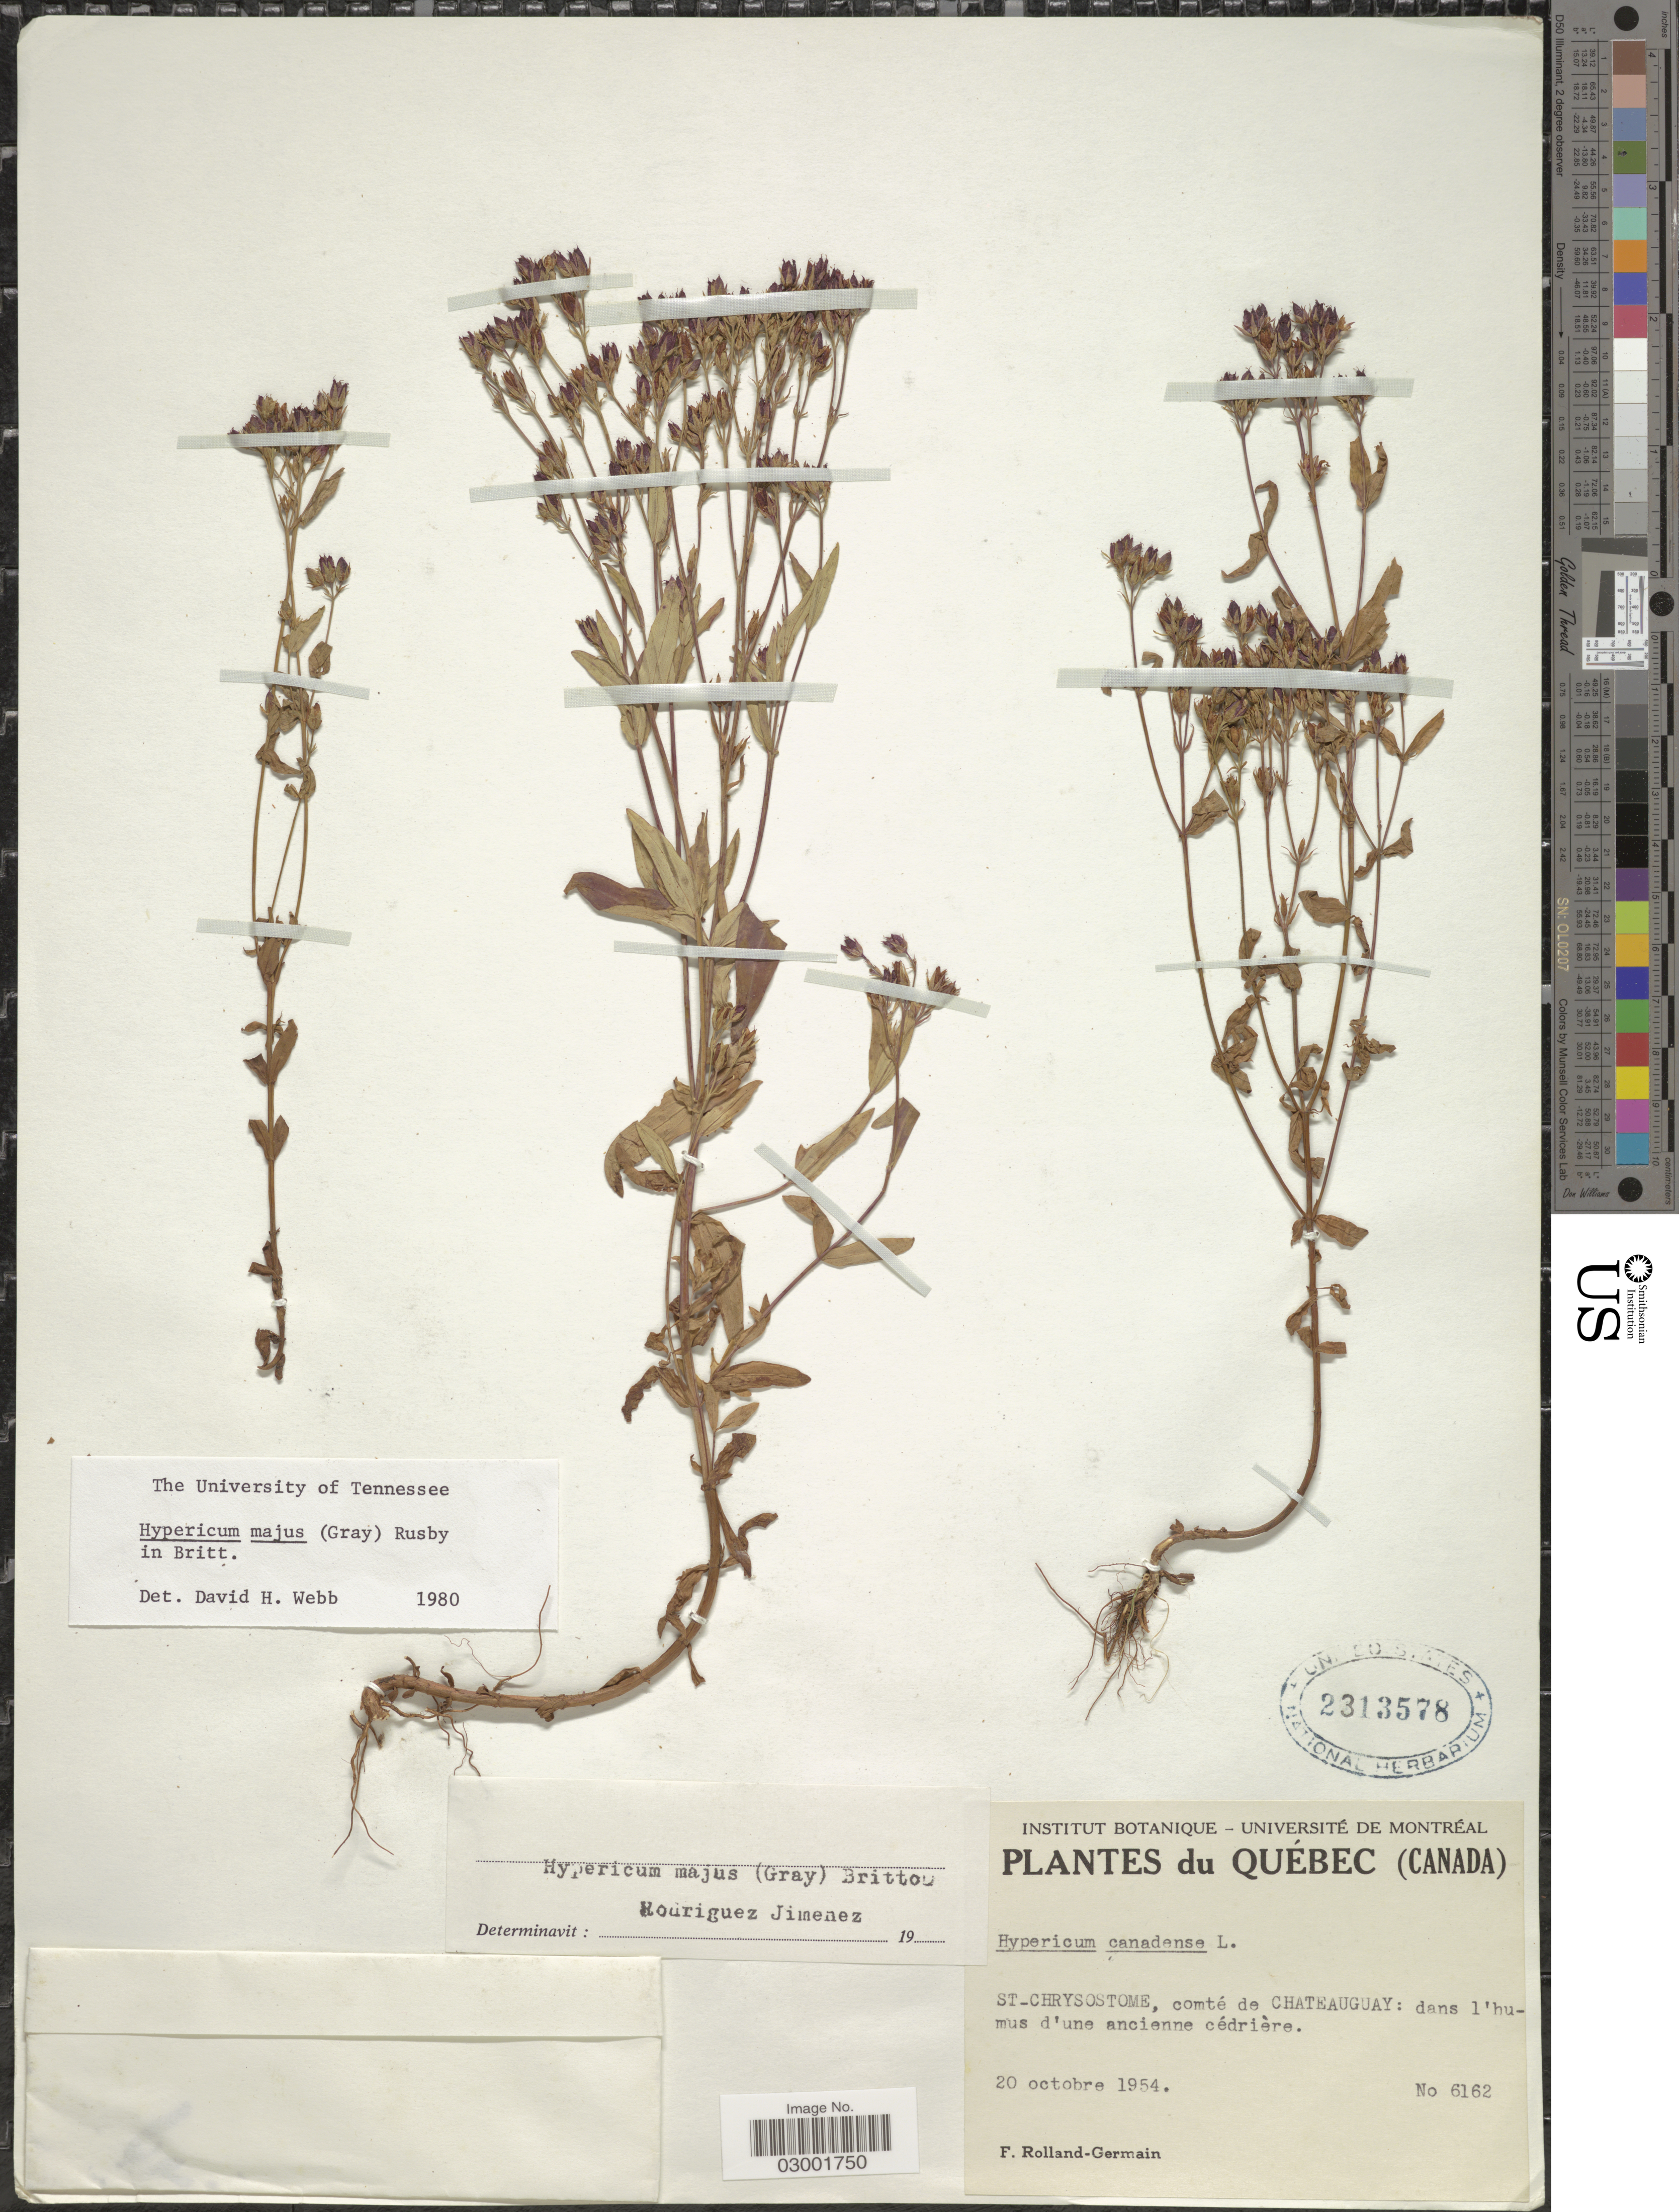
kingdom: Plantae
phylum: Tracheophyta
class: Magnoliopsida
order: Malpighiales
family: Hypericaceae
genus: Hypericum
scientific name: Hypericum majus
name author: (A. Gray) Britton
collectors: Rolland-Germain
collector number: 6162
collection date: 1954-10-20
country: Canada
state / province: Quebec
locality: St-Chrysostome, comté de Chateauguay: dans l'humus d'une ancienne céderière.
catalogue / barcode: US 2313578